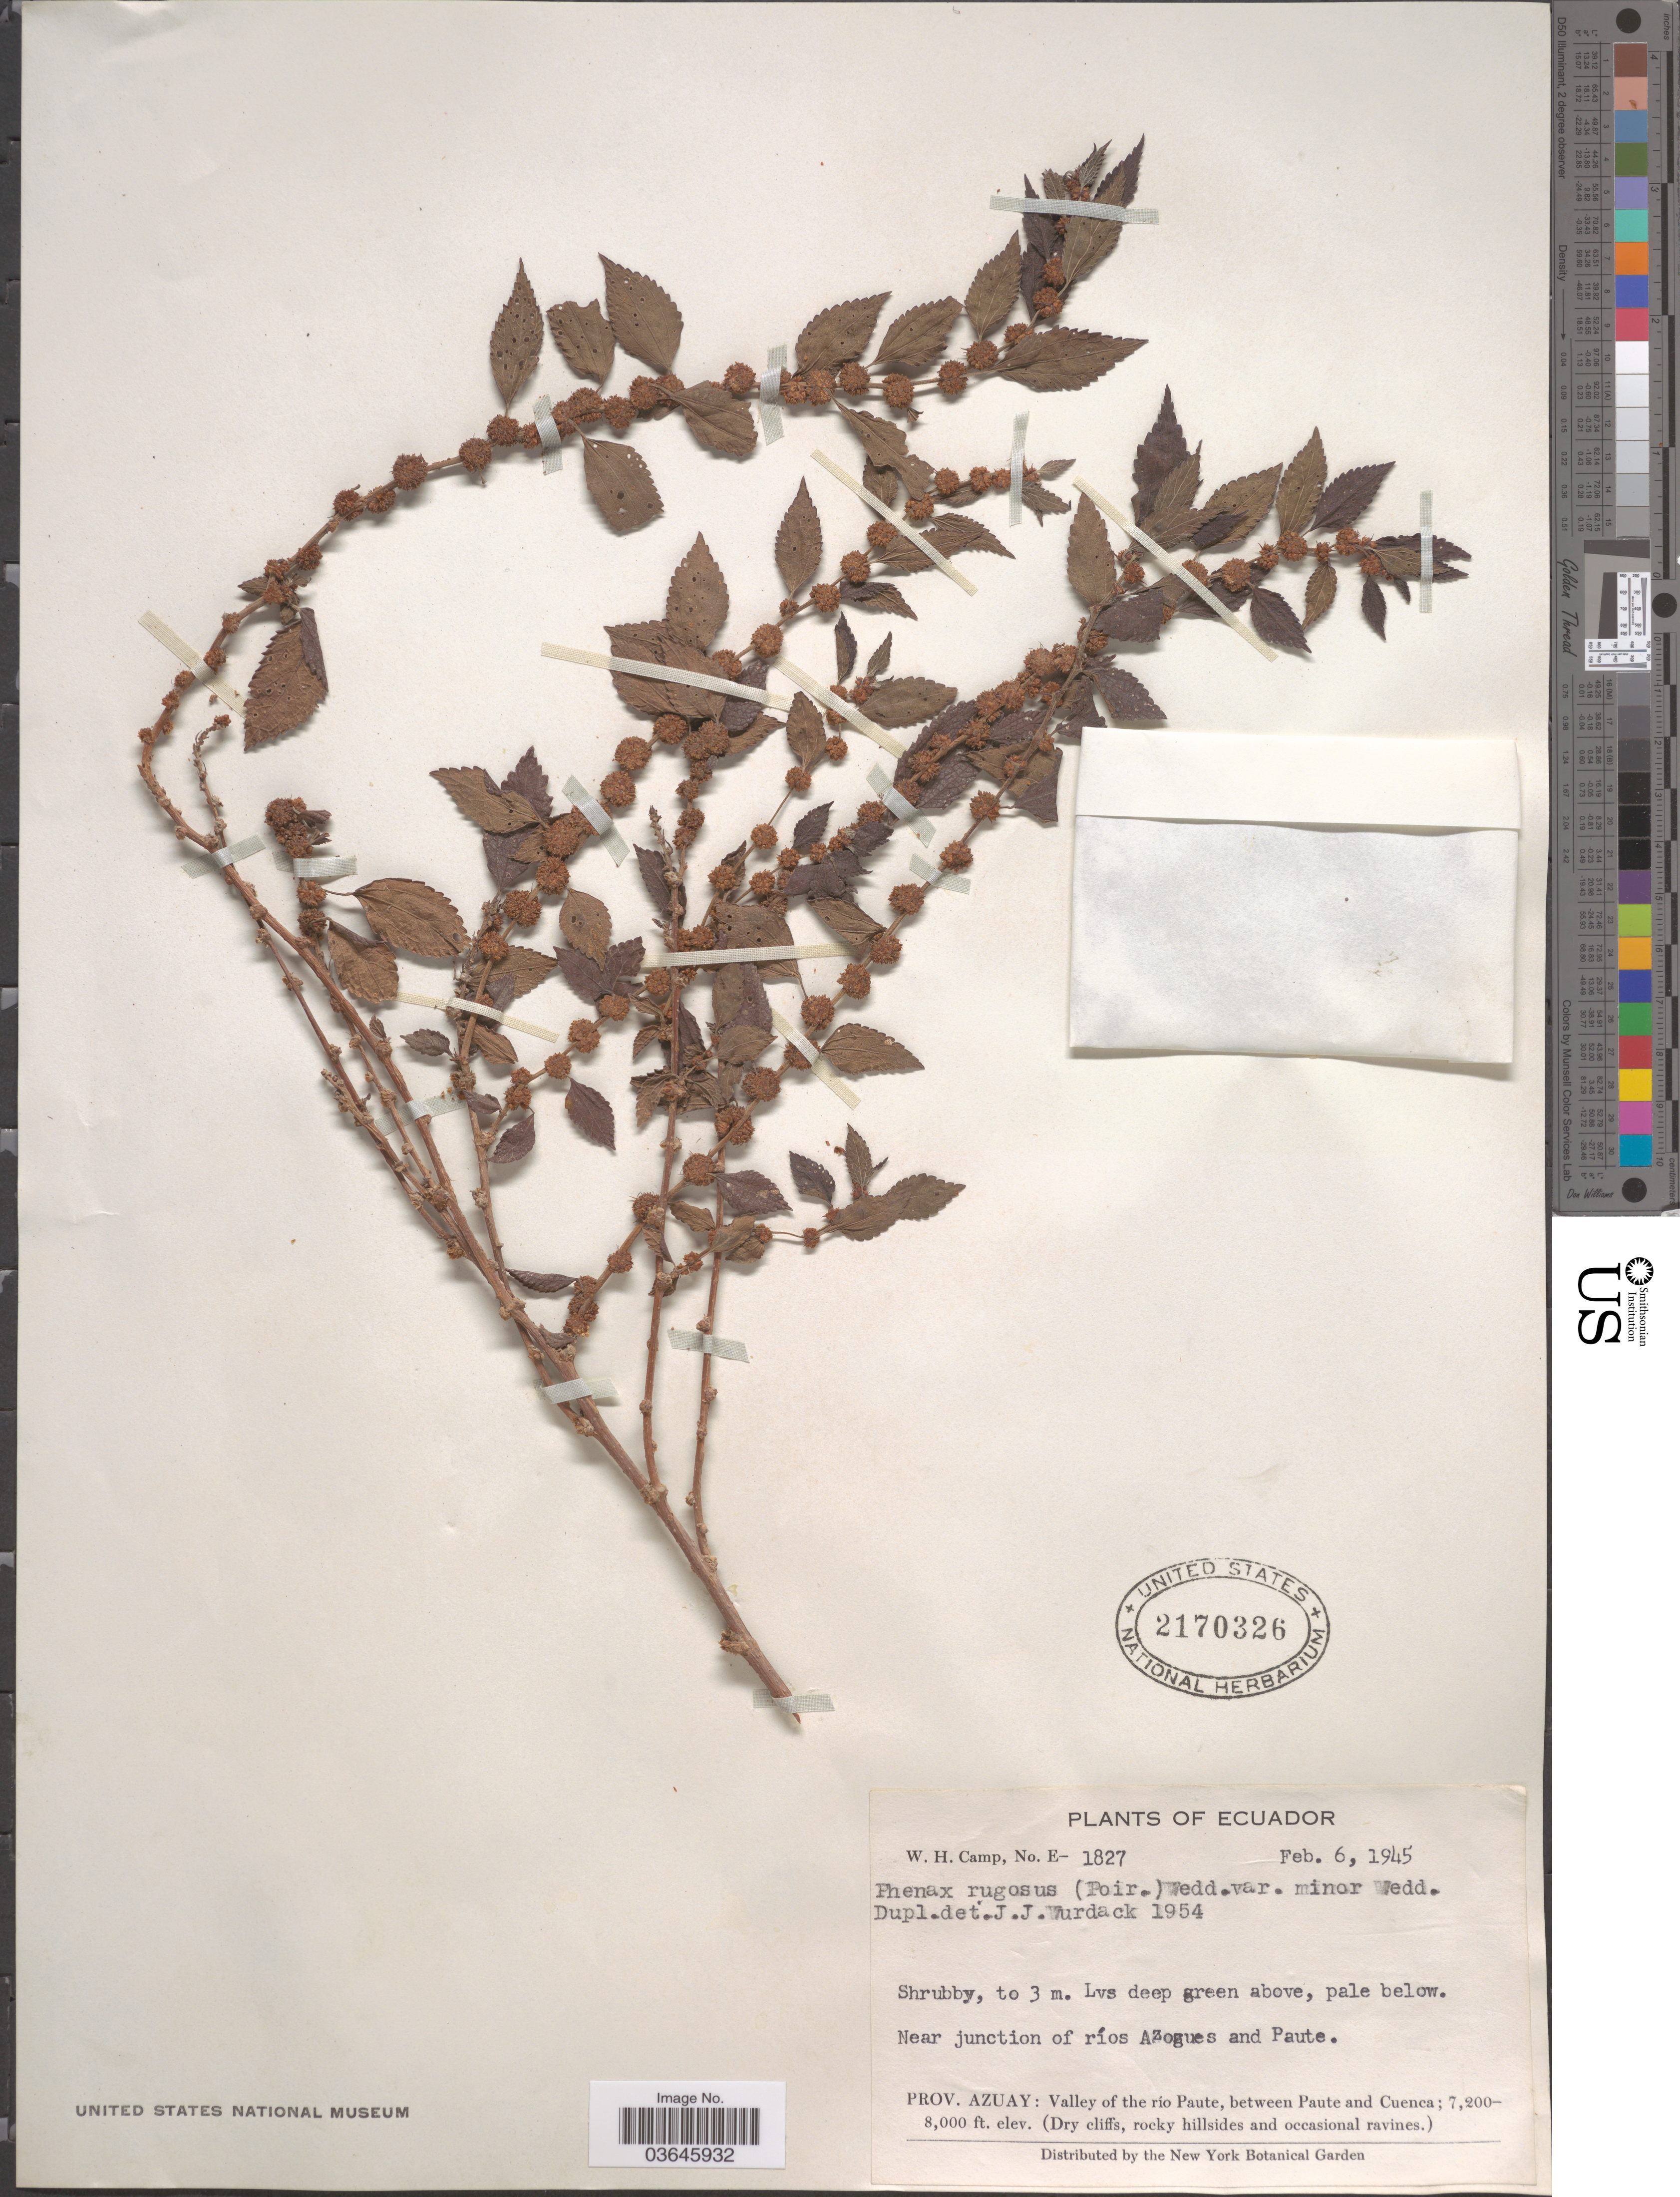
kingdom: Plantae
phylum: Tracheophyta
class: Magnoliopsida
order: Rosales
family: Urticaceae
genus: Phenax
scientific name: Phenax rugosus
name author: (Poir.) Wedd.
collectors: W. H. Camp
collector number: E-1827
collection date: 1945-02-06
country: Ecuador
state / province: Azuay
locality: Near junction of ríos Azogues and Paute. Valley of the río Paute, between Paute and Cuenca.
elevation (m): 2195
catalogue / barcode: US 2170326